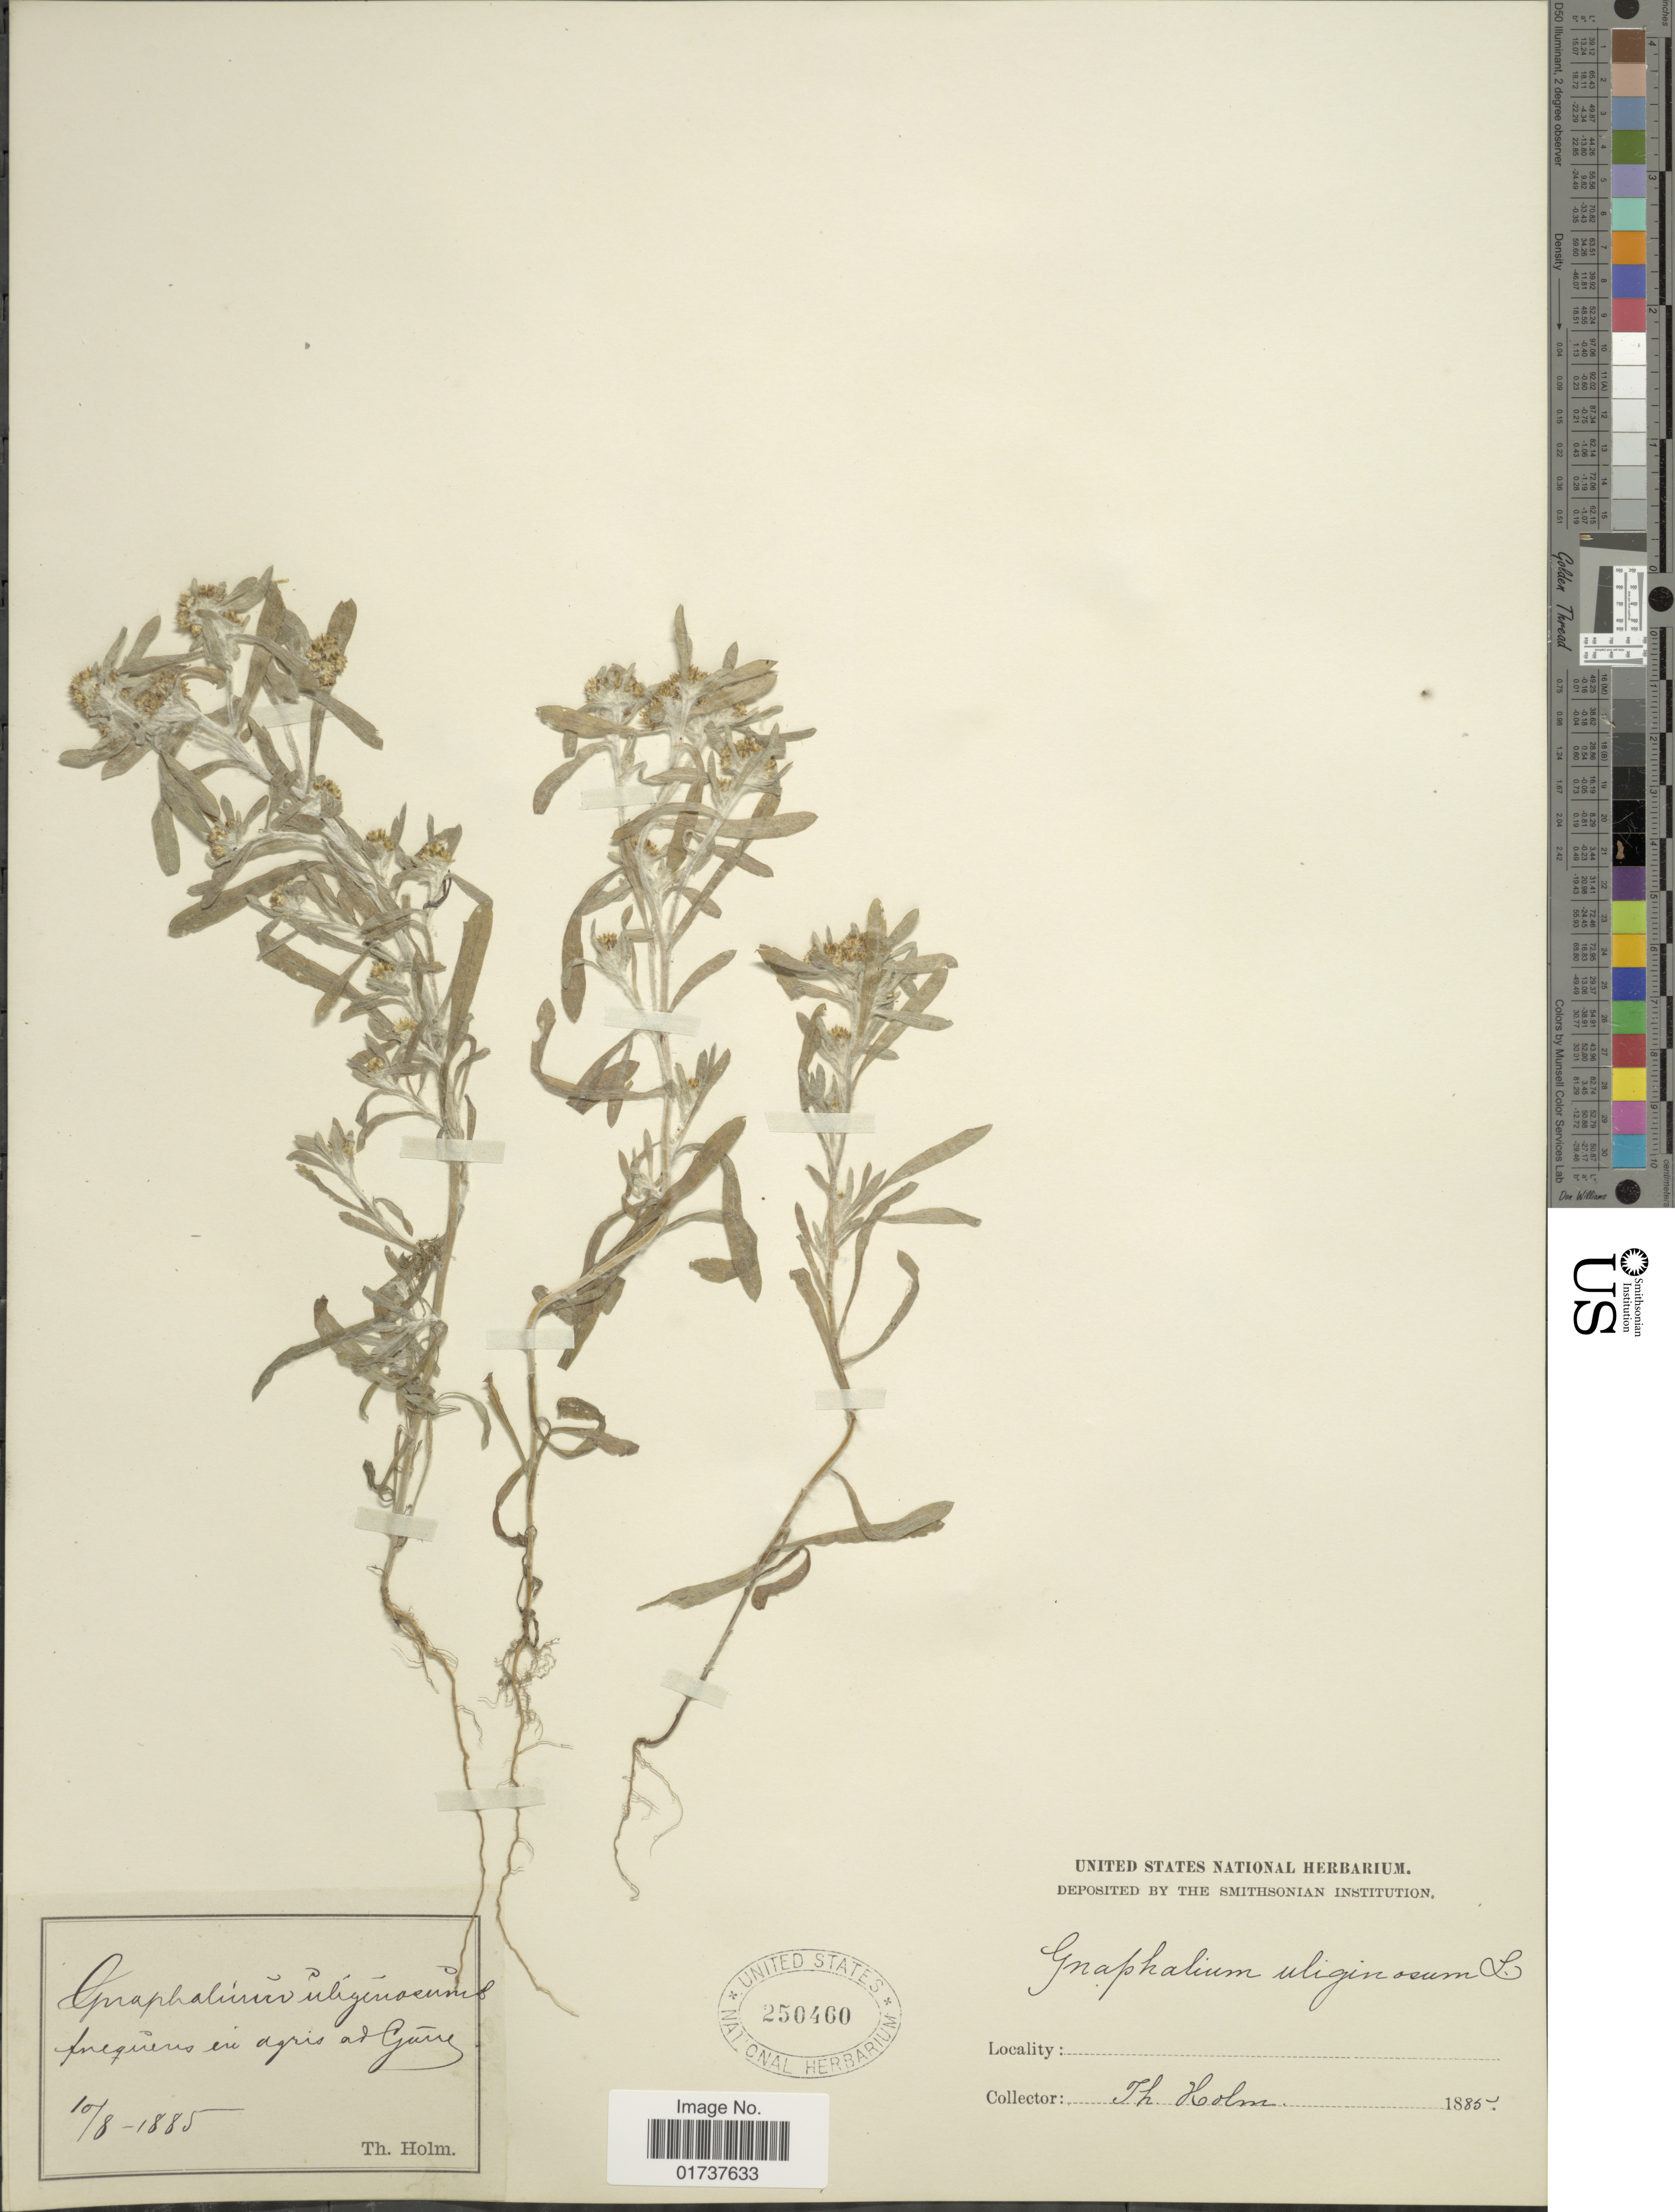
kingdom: Plantae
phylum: Tracheophyta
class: Magnoliopsida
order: Asterales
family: Asteraceae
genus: Gnaphalium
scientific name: Gnaphalium uliginosum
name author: L.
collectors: T. Holm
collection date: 1885-08-10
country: Burkina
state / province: Centre-Sud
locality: Fequeres en agris ad Guiéré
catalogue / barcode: US 250460